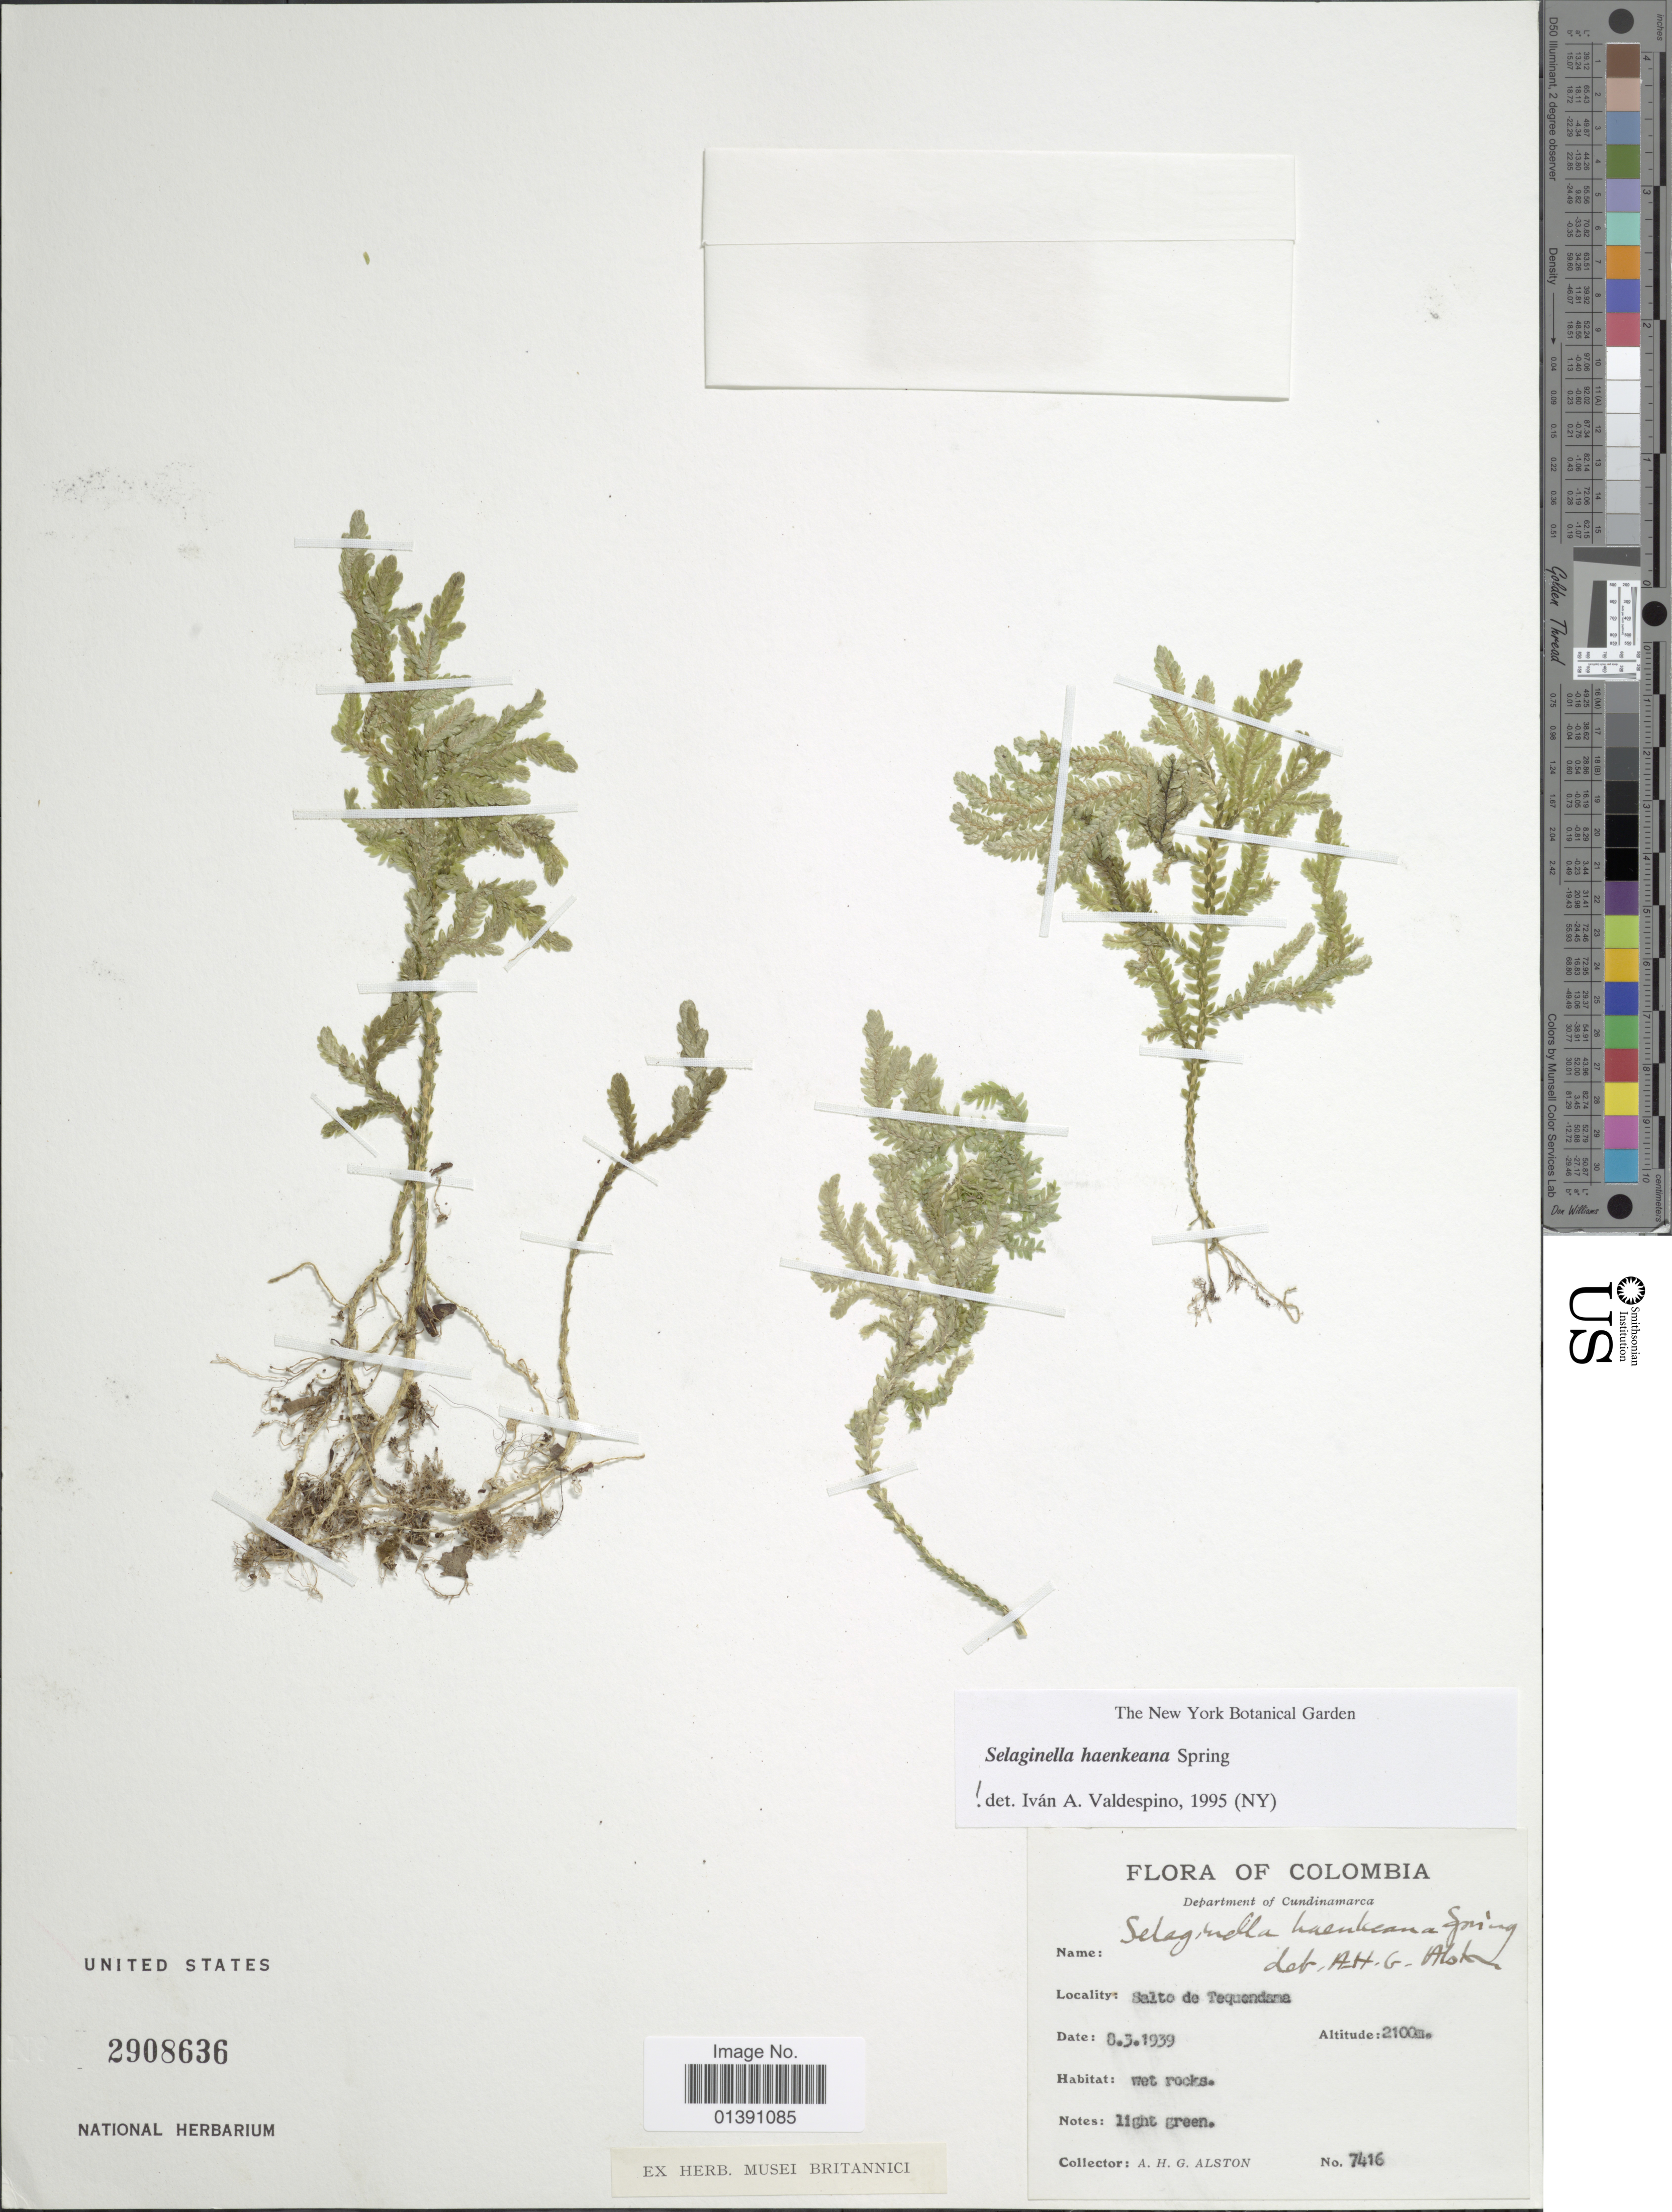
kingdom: Plantae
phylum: Tracheophyta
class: Lycopodiopsida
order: Selaginellales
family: Selaginellaceae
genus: Selaginella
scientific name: Selaginella haenkeana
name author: Spring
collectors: A. H. Alston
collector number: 7416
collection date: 1939-03-08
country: Colombia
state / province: Cundinamarca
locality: Department of Cundinamarca, Salto de Tequendana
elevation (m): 2100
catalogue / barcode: US 2908636